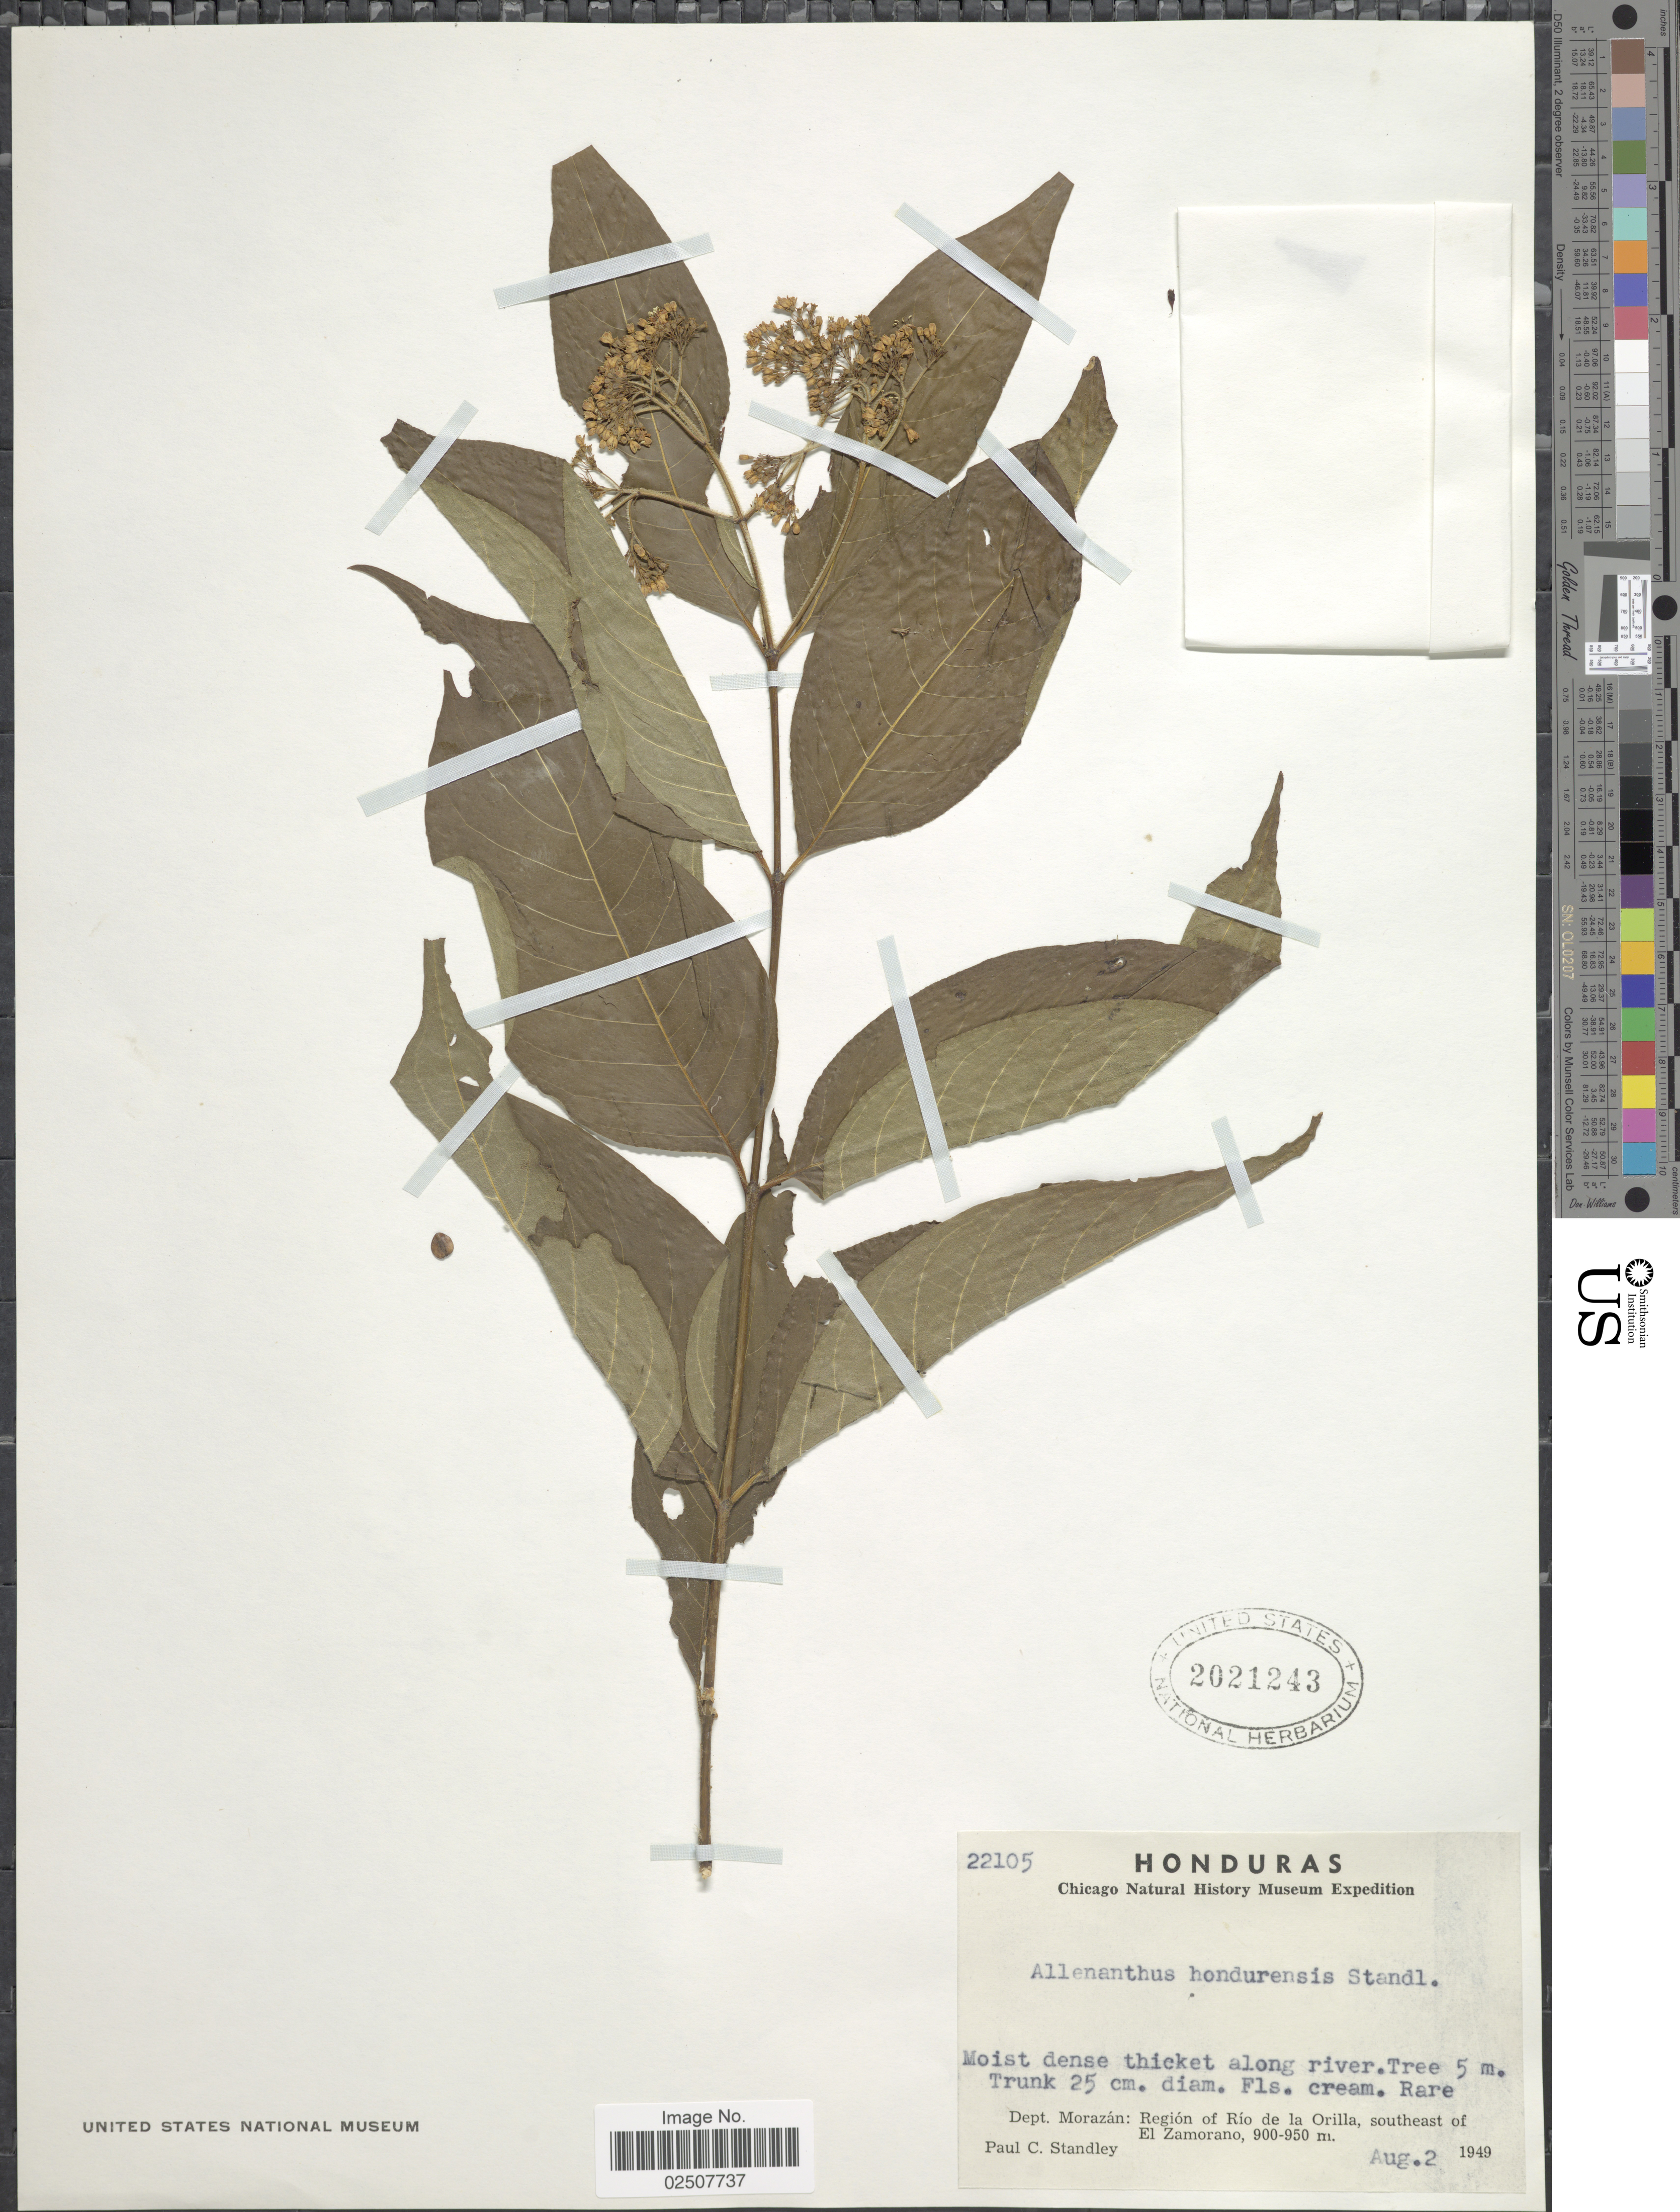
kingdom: Plantae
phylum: Tracheophyta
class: Magnoliopsida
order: Gentianales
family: Rubiaceae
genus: Allenanthus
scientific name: Allenanthus hondurensis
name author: Standl.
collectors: P. C. Standley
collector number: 22105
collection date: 1949-08-02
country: Honduras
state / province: Fco. Morazán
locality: Moist dense thicket along river. Dept. Morazán: Región of Río de la Orilla, southeast of El Zamorano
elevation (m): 900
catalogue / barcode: US 2021243